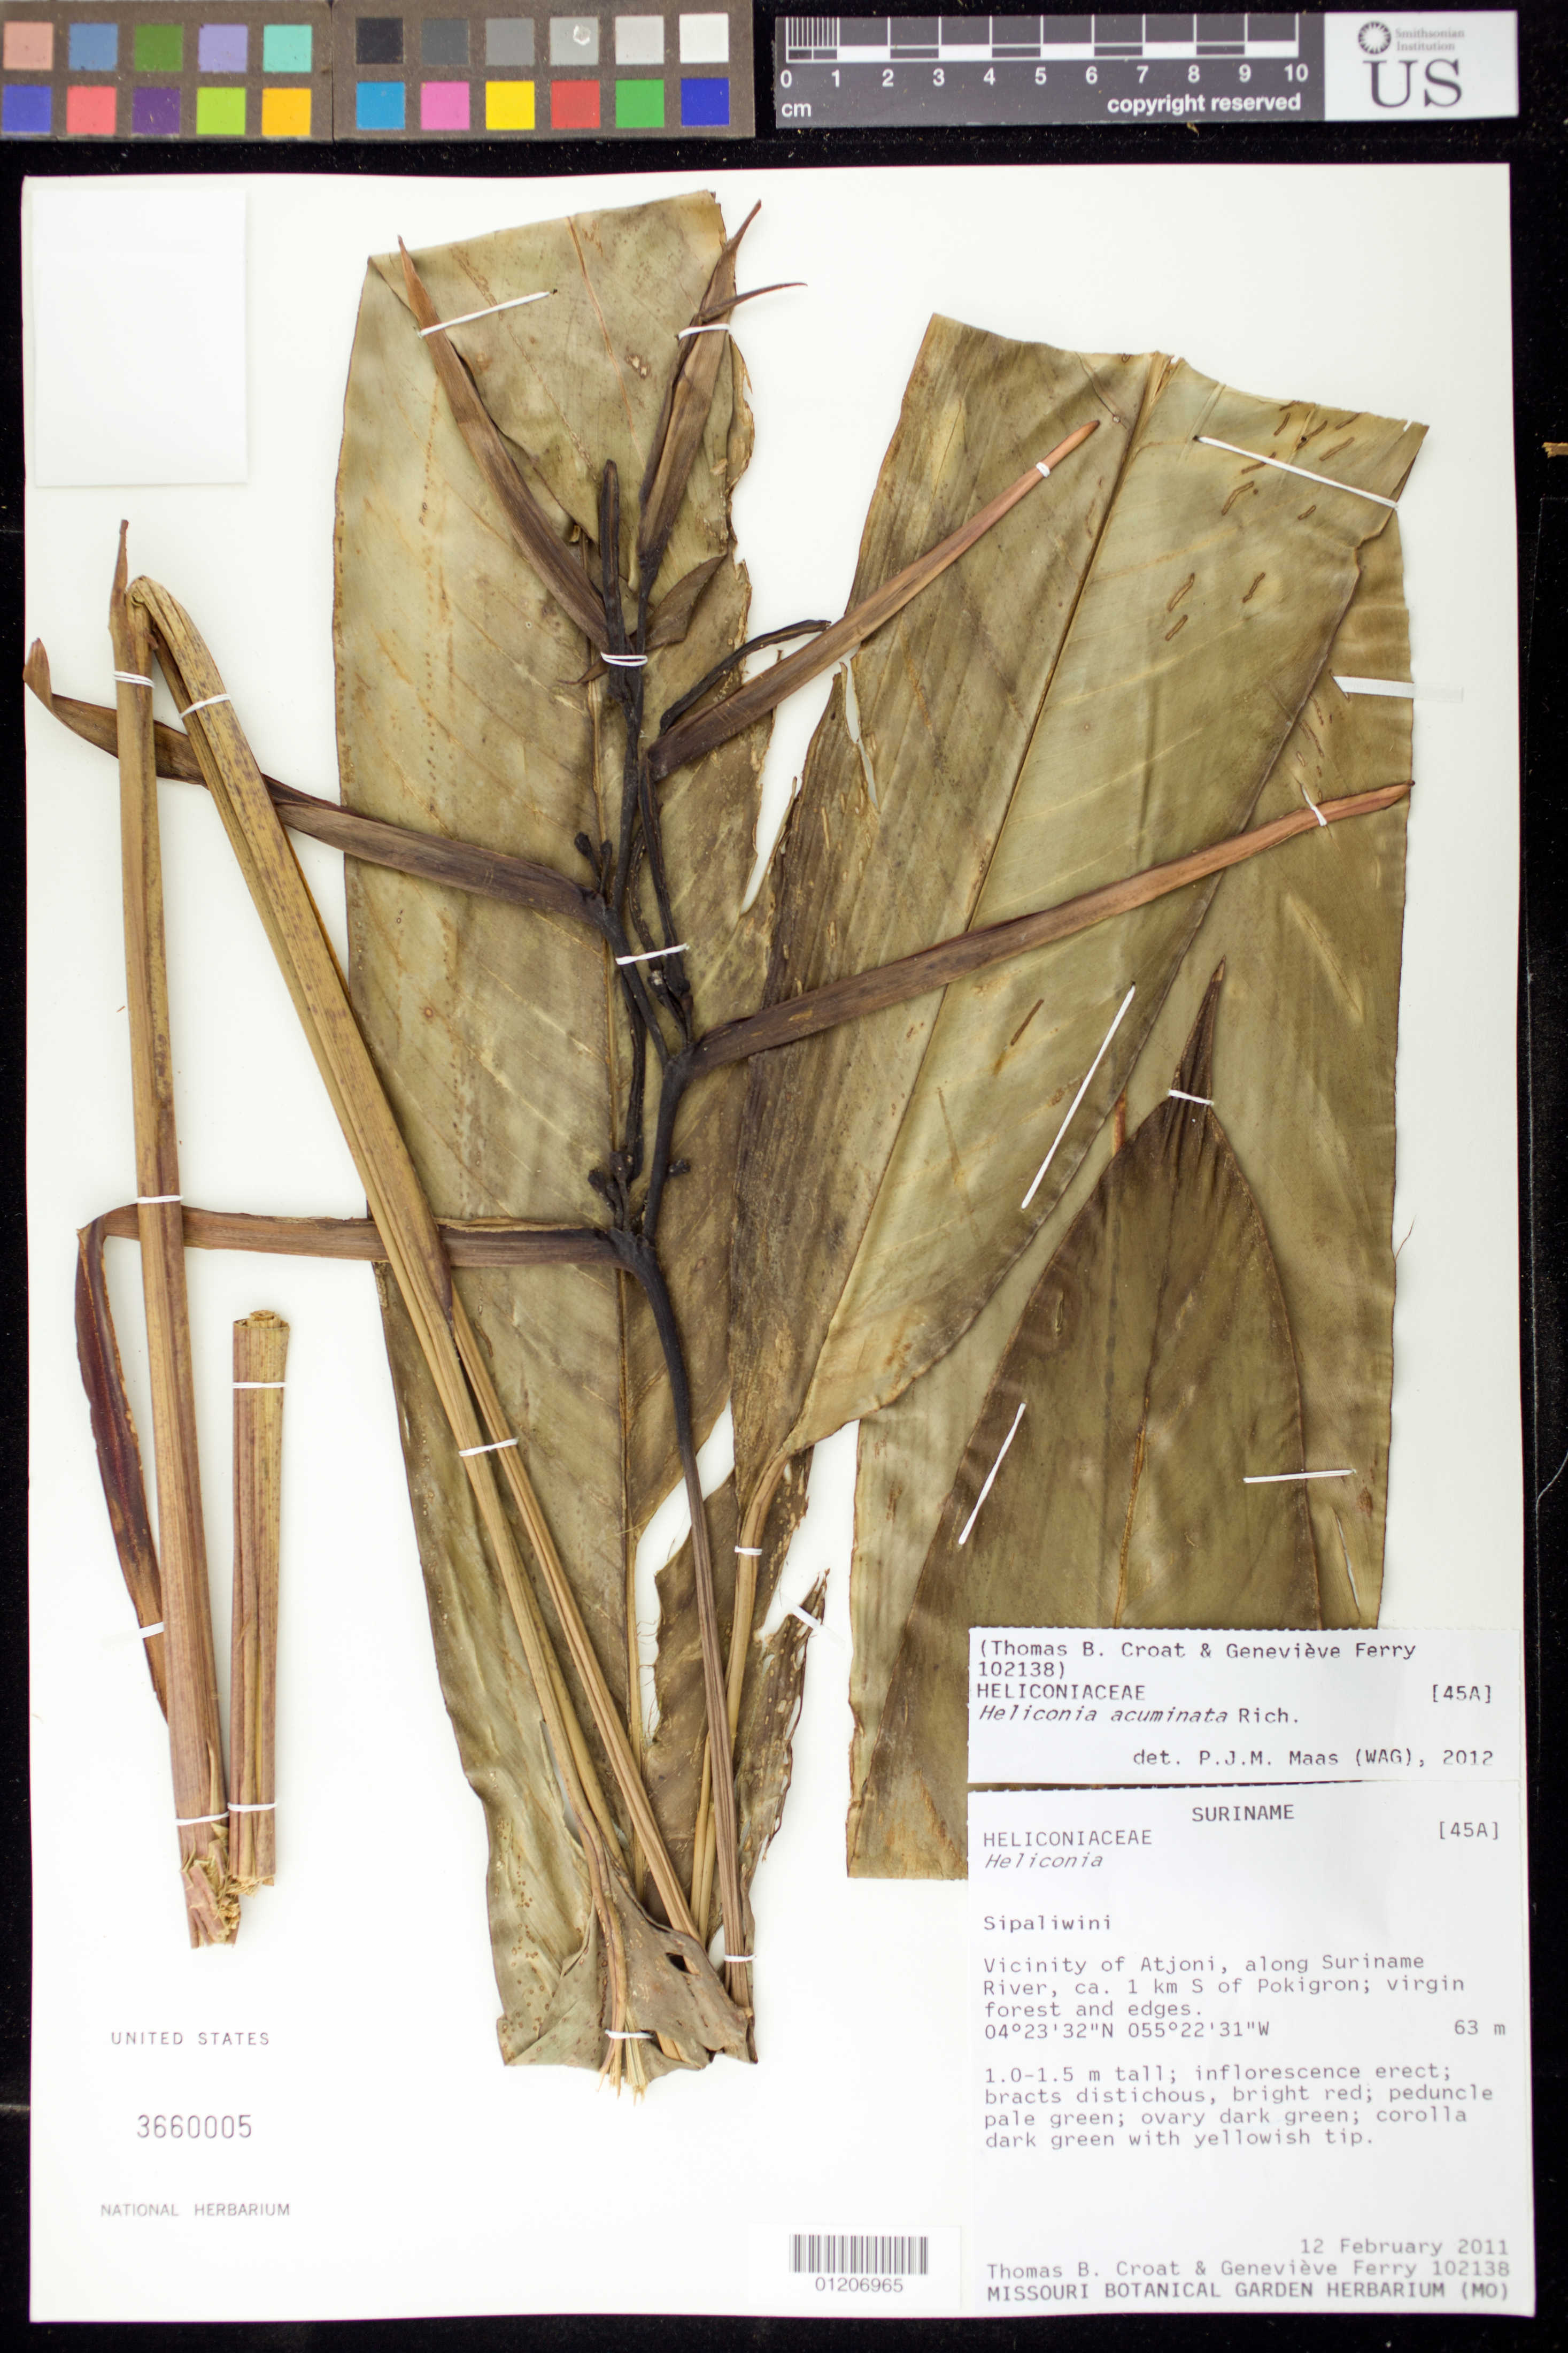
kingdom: Plantae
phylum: Tracheophyta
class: Liliopsida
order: Zingiberales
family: Heliconiaceae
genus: Heliconia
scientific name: Heliconia acuminata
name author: A. Rich.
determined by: Maas, Paul J. M.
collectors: T. B. Croat & G. Ferry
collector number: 102138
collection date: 2011-02-12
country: Suriname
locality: Vic of Atjoni, along Suriname River, ca. 1 km S of Pokigron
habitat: Virgin forest and edges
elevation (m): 63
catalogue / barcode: US 3660005